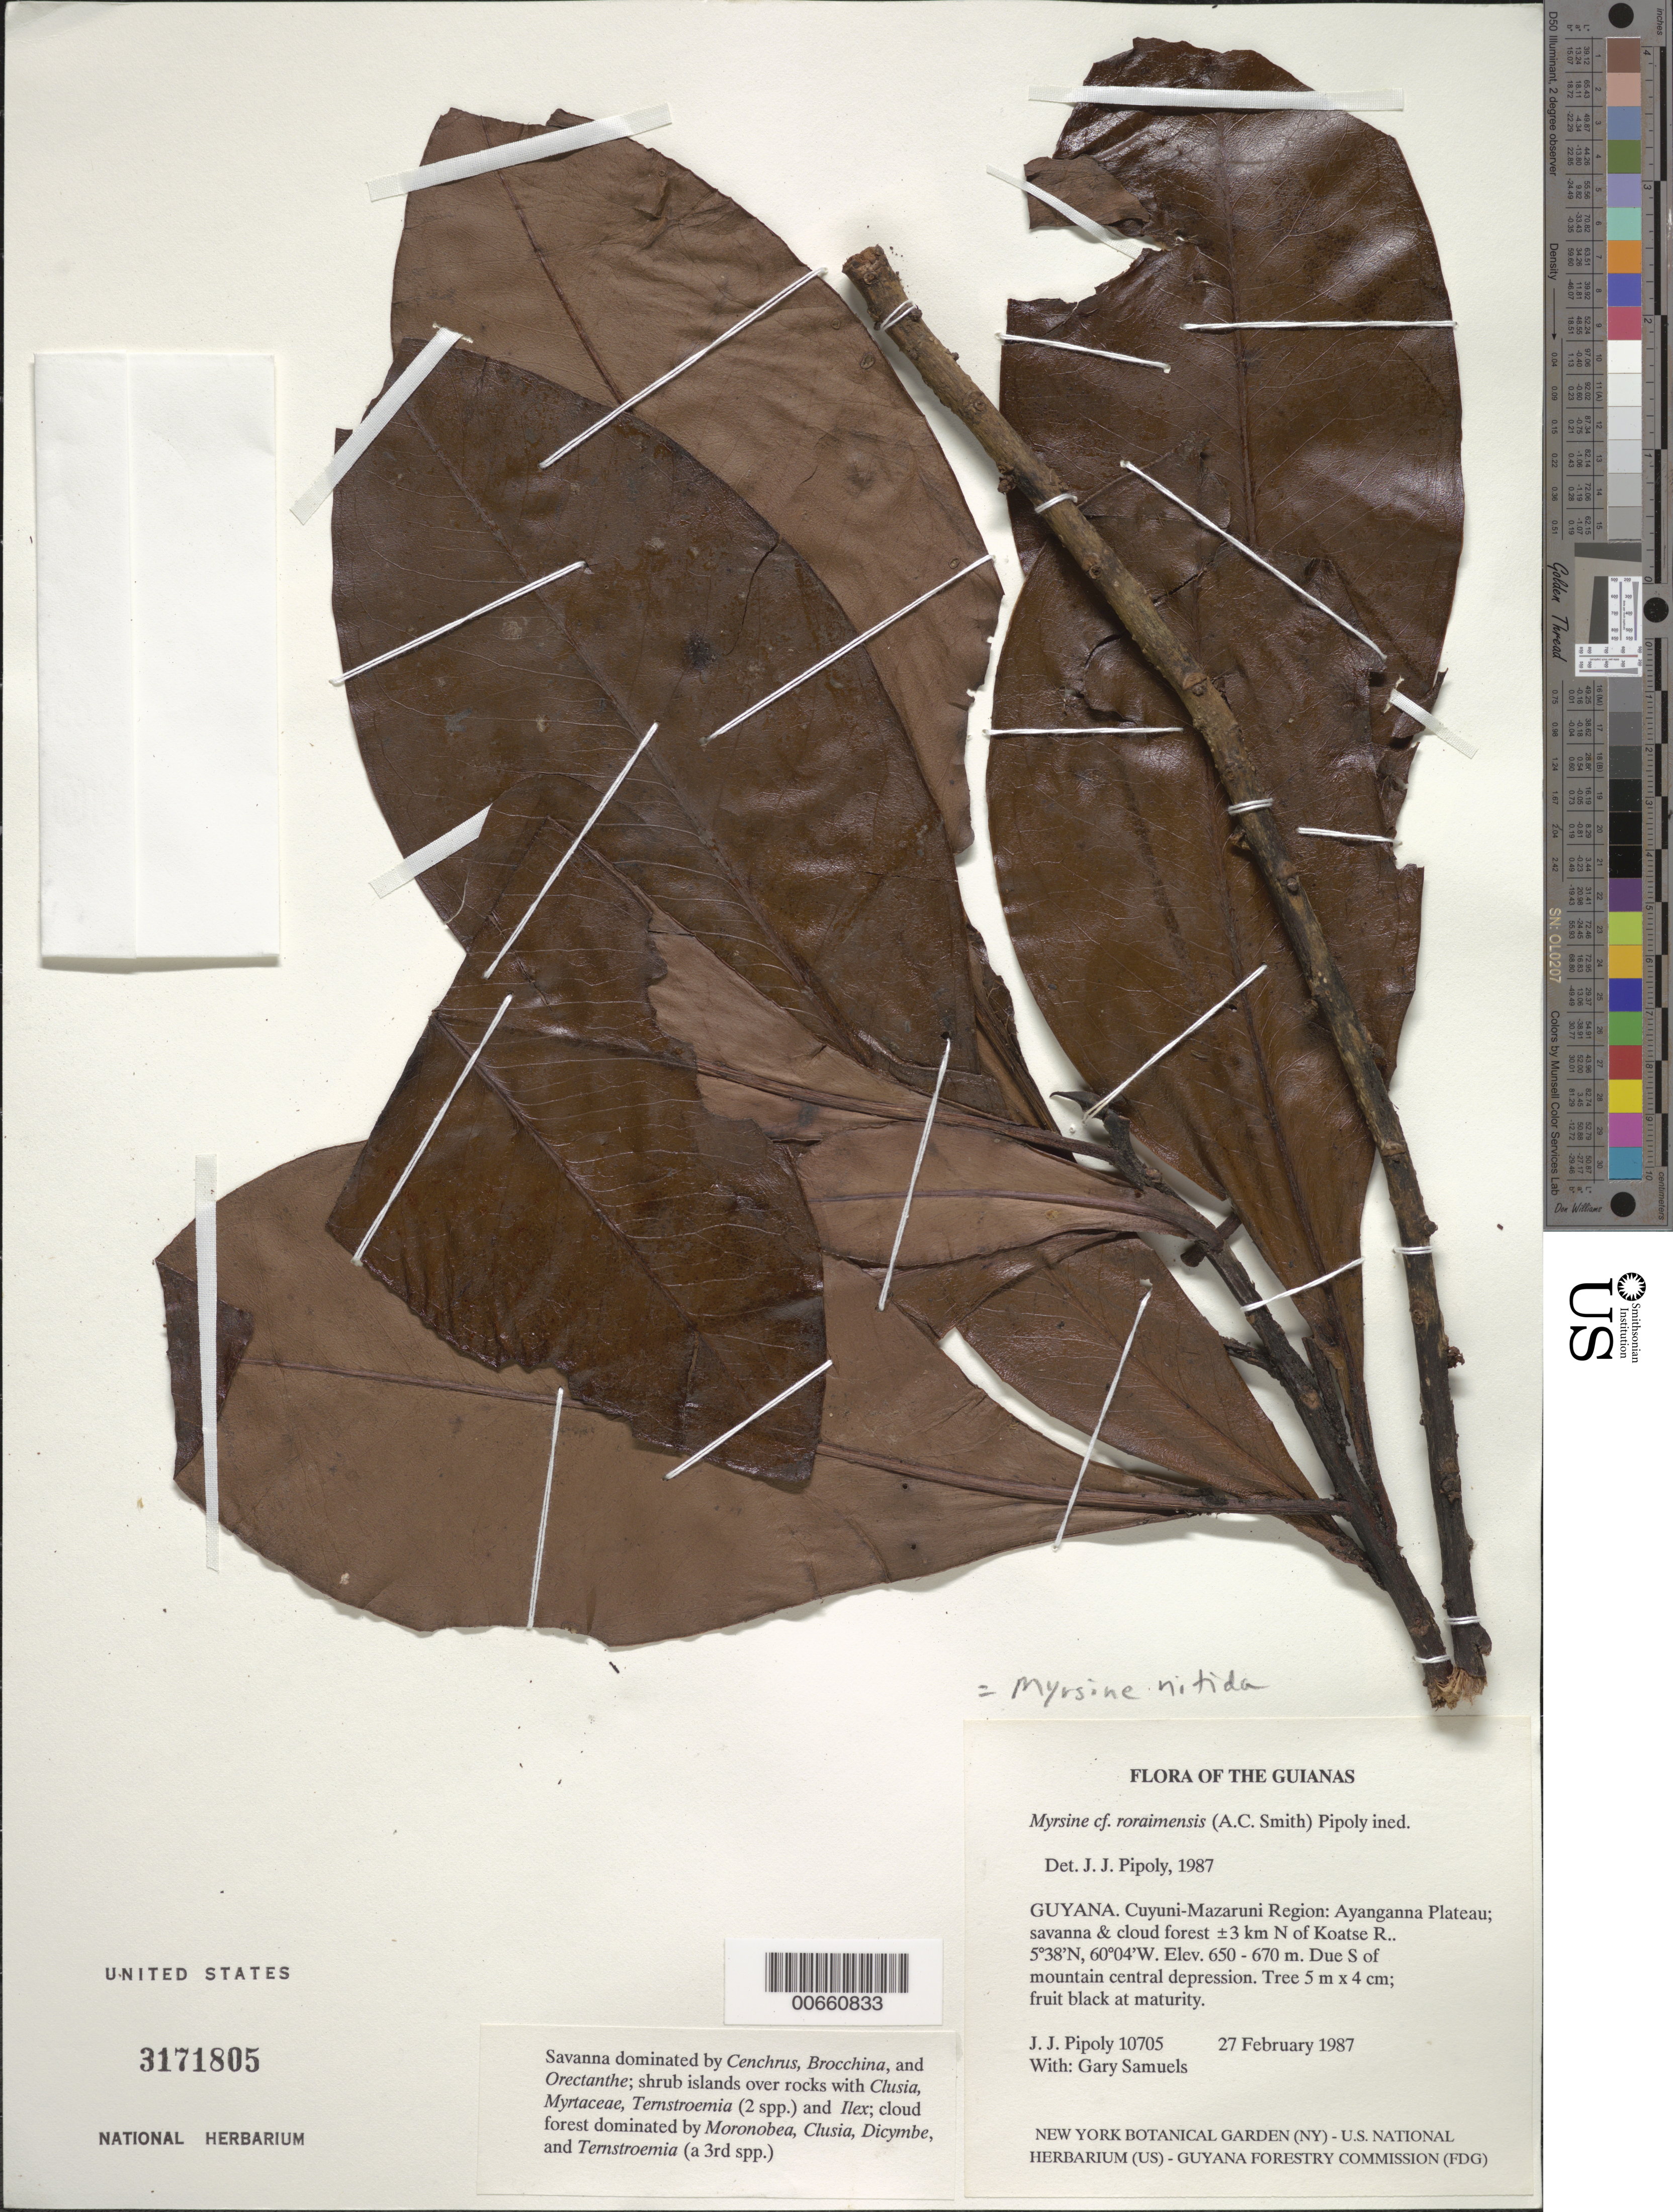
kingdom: Plantae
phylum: Tracheophyta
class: Magnoliopsida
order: Ericales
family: Primulaceae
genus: Myrsine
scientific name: Myrsine roraimensis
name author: (A.C. Sm.)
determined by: Pipoly, J. J., III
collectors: J. J. Pipoly & G. Bacchus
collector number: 10705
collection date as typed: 27 February 1987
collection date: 1987-02-27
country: Guyana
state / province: Cuyuni-Mazaruni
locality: Ayanganna Plateau; ±3 km N of Koatse R, due S of mountain central depression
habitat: Savanna and cloud forest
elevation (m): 650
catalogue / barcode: US 3171805